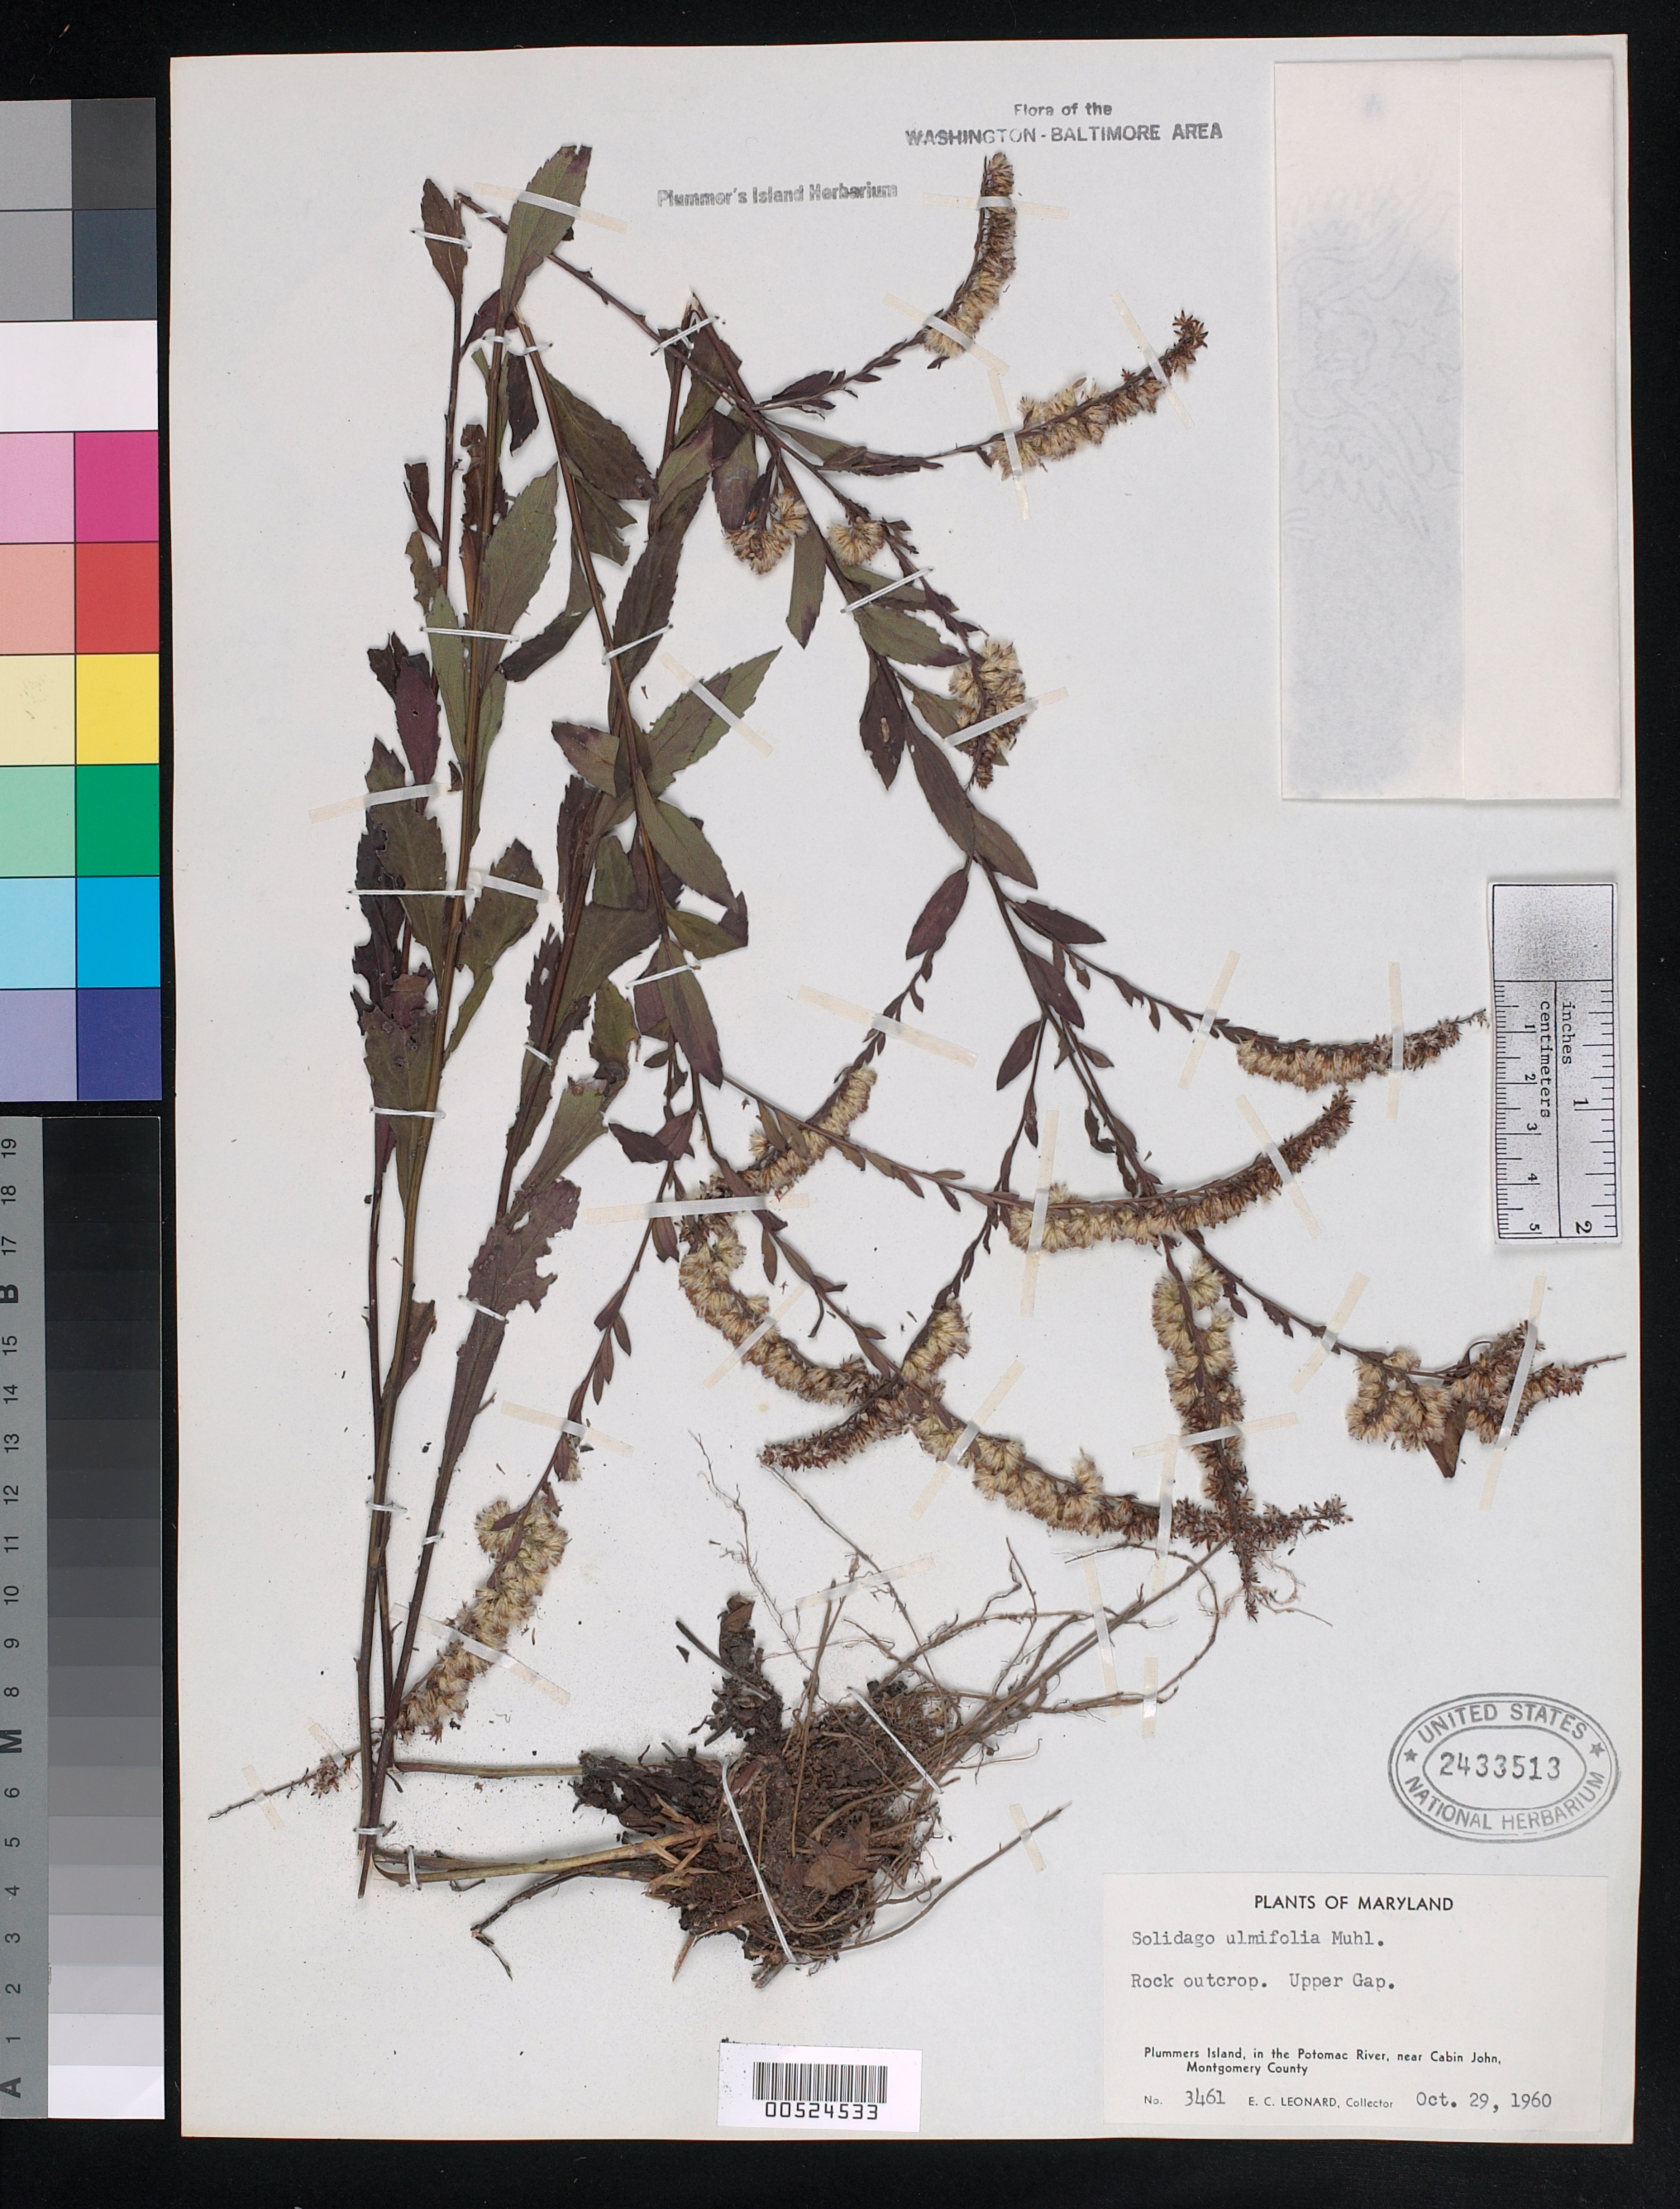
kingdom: Plantae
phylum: Tracheophyta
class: Magnoliopsida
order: Asterales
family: Asteraceae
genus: Solidago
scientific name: Solidago ulmifolia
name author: Muhl. ex Willd.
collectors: E. C. Leonard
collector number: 3461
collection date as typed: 29 Oct 1960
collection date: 1960-10-29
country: United States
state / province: Maryland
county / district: Montgomery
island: Plummers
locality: Plummers Id., in the Potomac River, near Cabin John, Upper Gap Plummers Island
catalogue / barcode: US 2433513